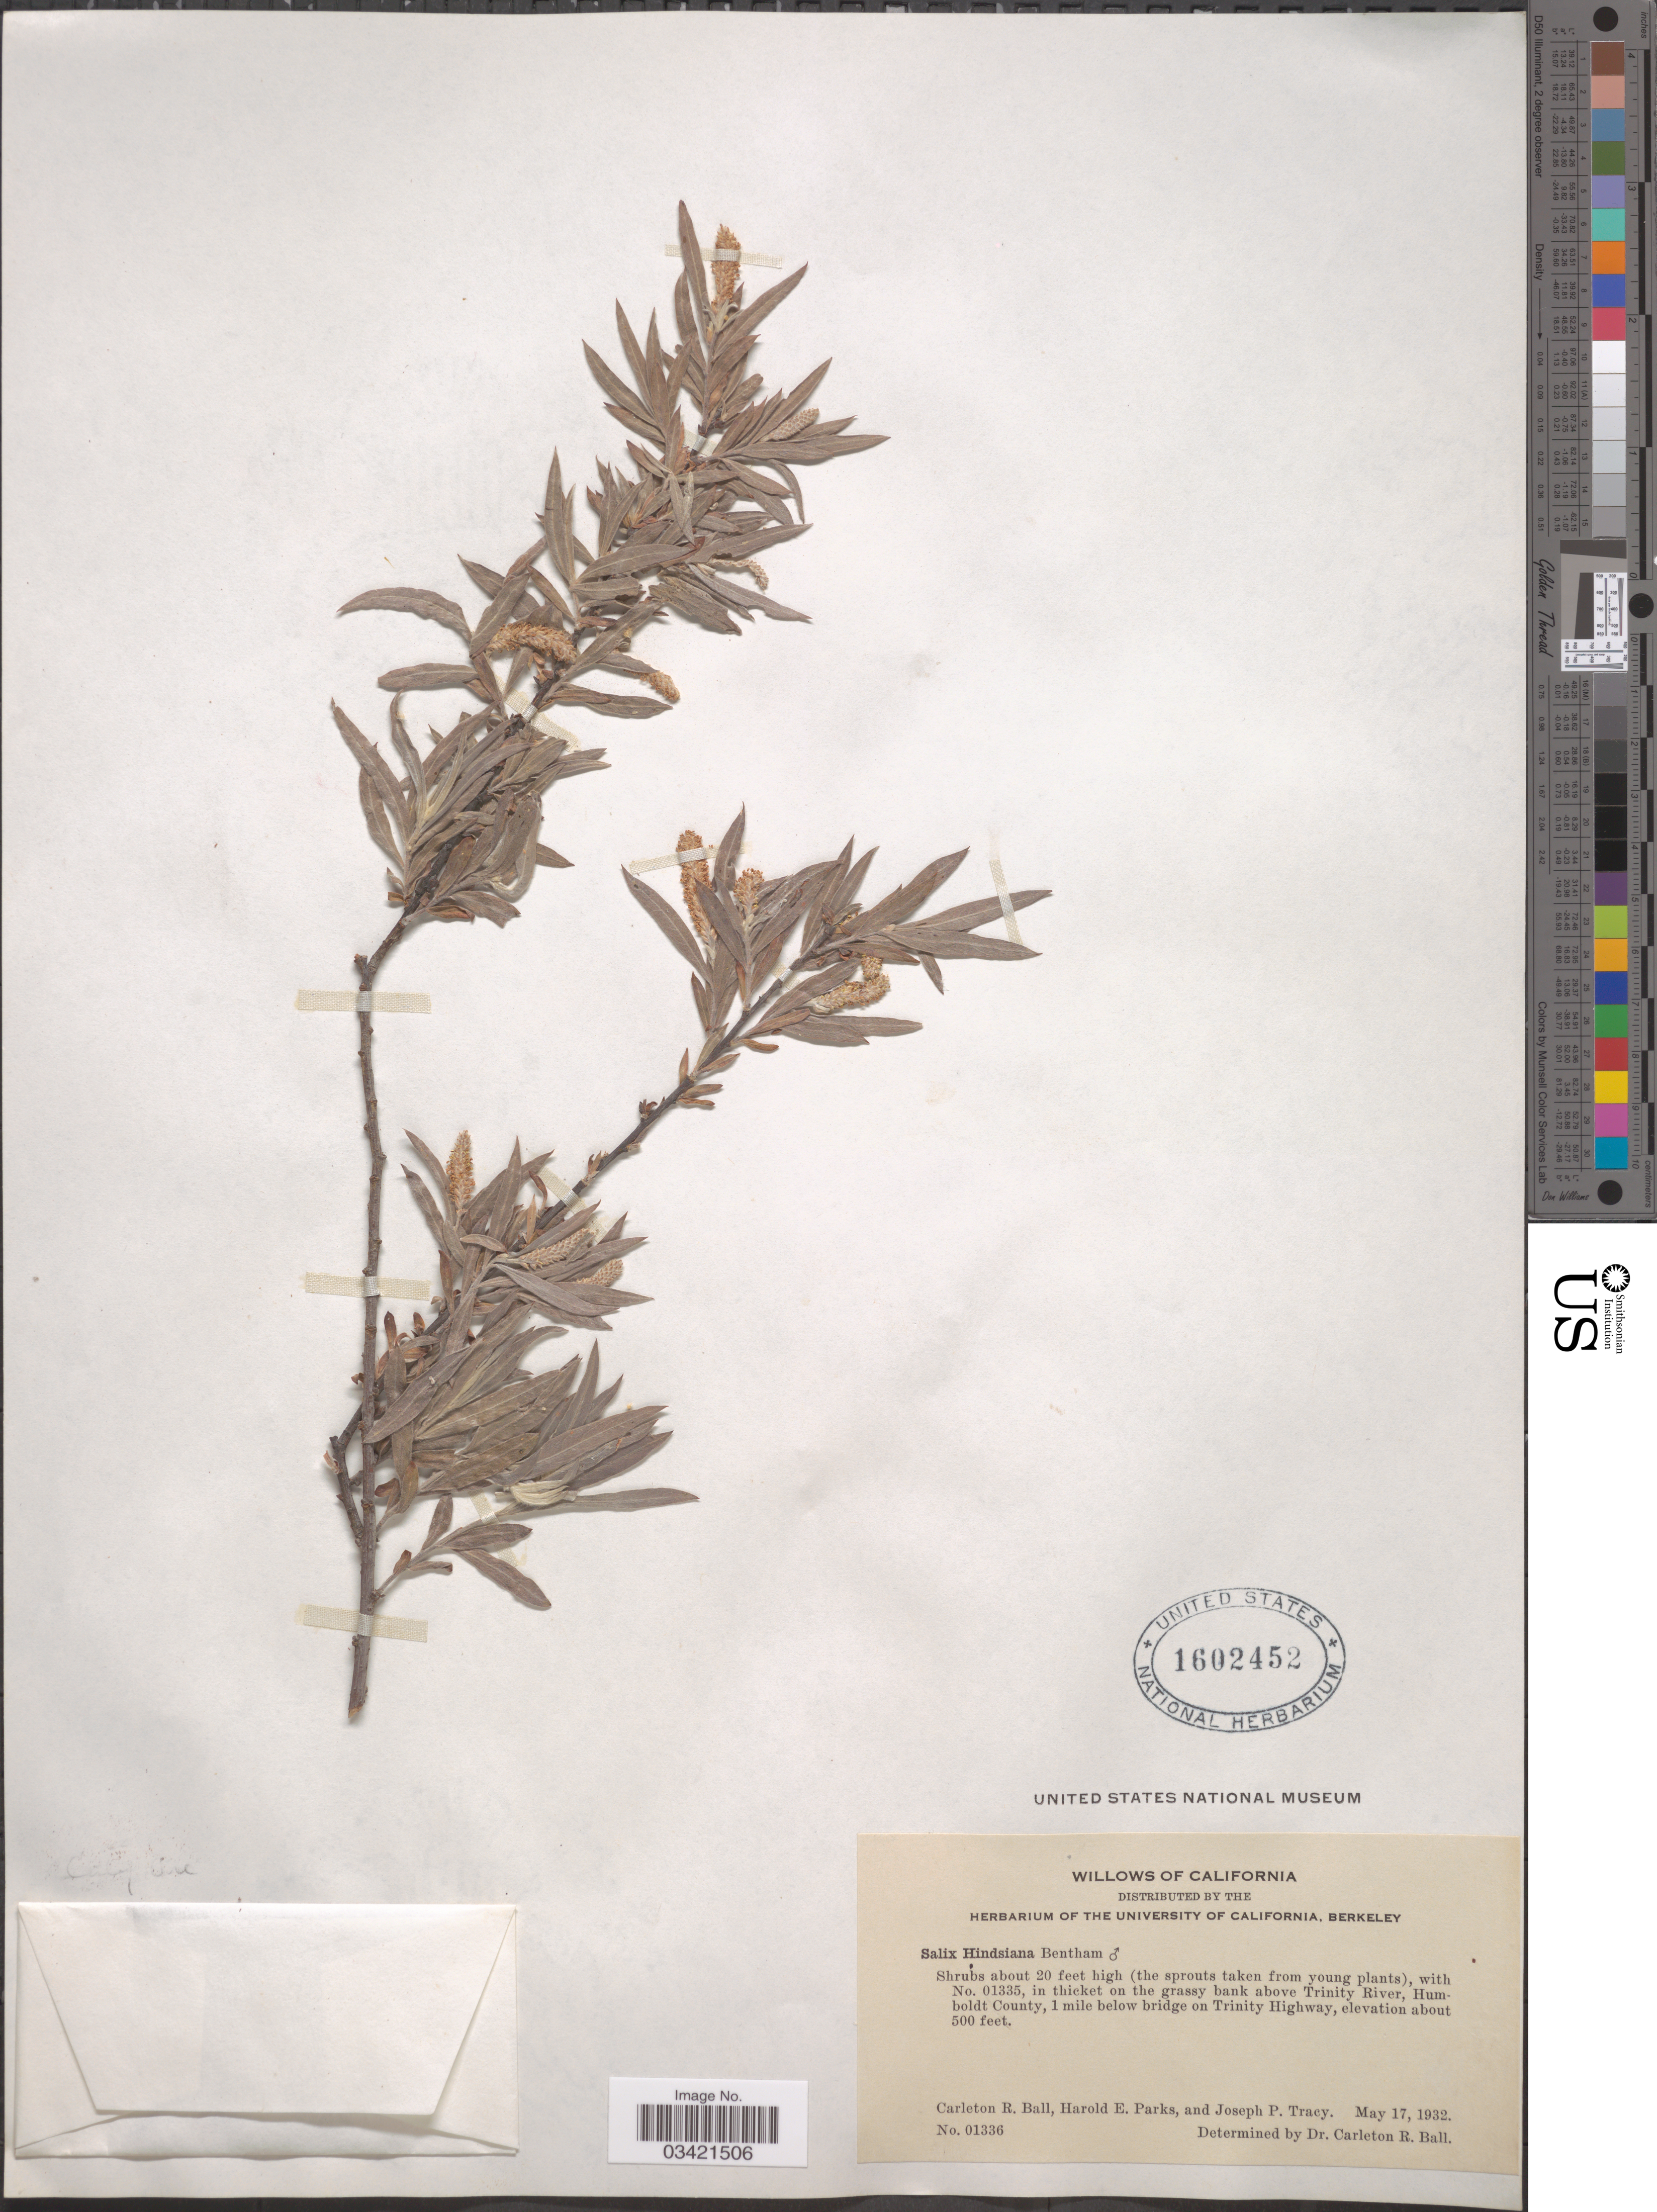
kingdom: Plantae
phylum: Tracheophyta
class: Magnoliopsida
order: Malpighiales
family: Salicaceae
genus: Salix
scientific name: Salix hindsiana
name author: Benth.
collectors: C. R. Ball, H. E. Parks & J. Tracy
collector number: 01336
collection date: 1932-05-17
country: United States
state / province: California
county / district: Humboldt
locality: In thicket on the grassy bank above Trinity River, Humboldt County, 1 mile below bridge on Trinity Highway.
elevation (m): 152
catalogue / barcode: US 1602452